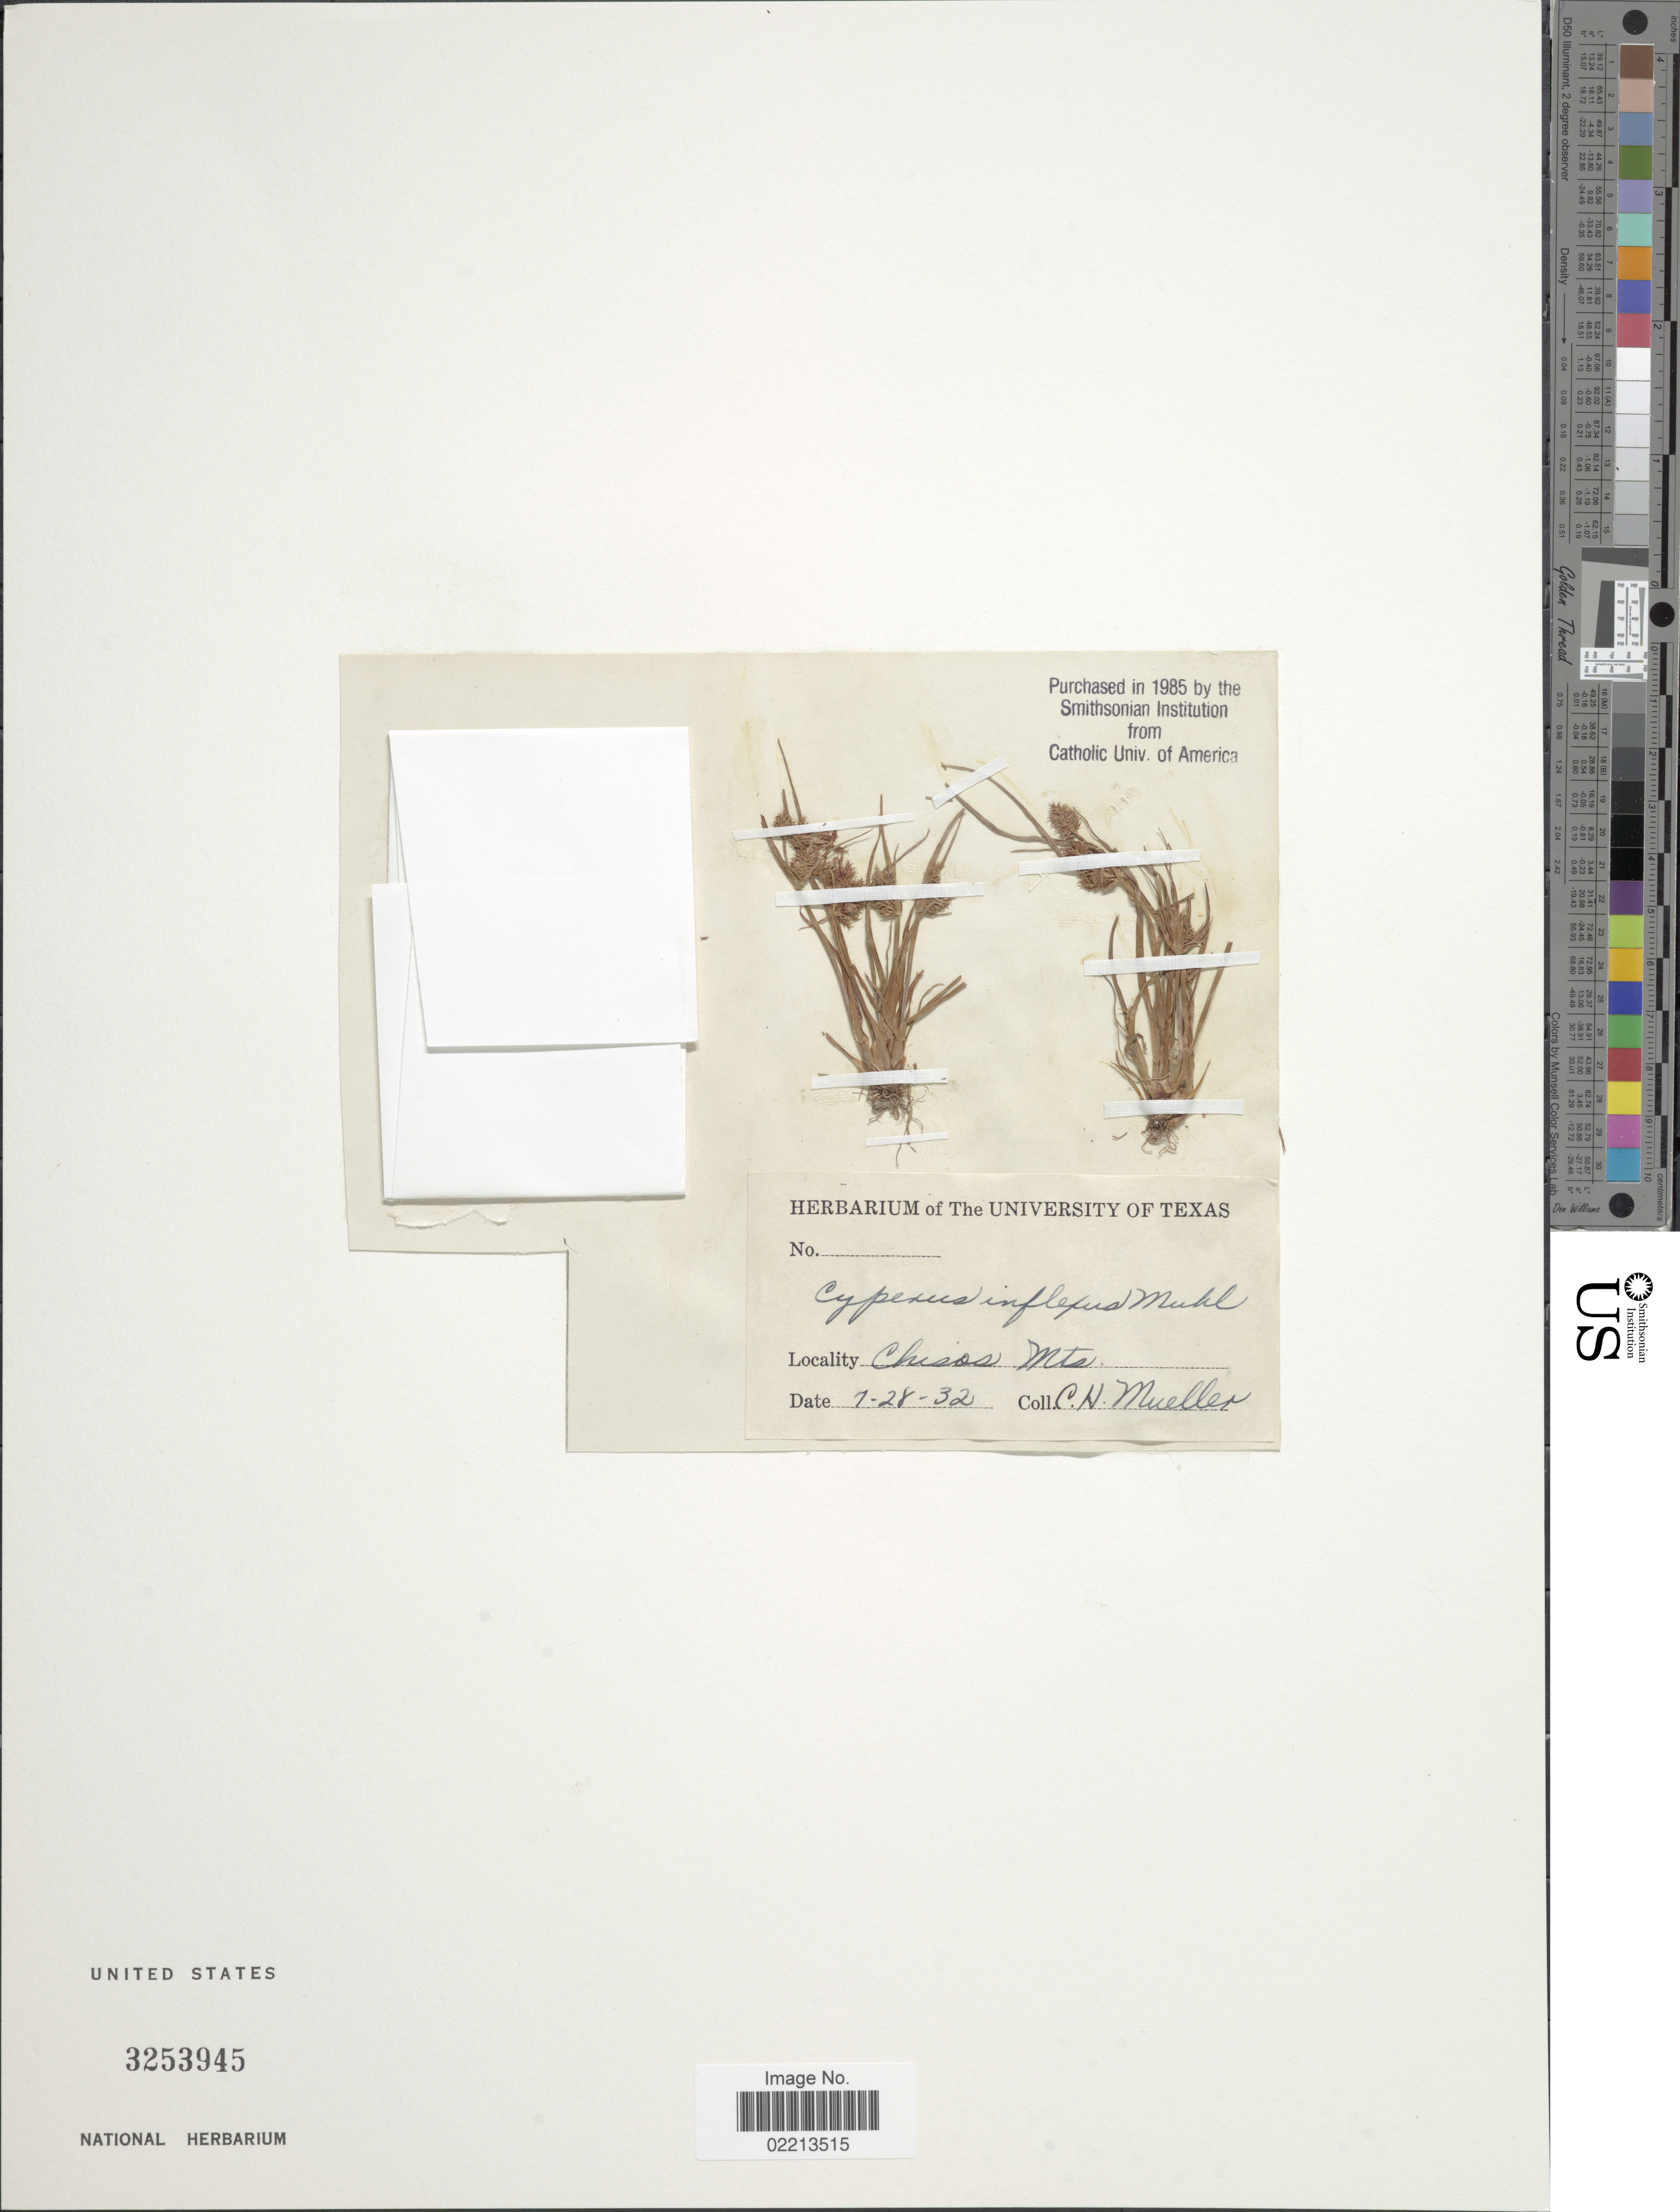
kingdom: Plantae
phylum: Tracheophyta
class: Liliopsida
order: Poales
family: Cyperaceae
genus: Cyperus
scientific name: Cyperus squarrosus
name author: L.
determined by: Strong, Mark T., (BOT), Smithsonian Institution - National Museum of Natural History (UNITED STATES)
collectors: C. H. Mueller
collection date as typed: Transcribed d/m/y: 28/7/32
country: United States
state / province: Texas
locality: Chisos Mts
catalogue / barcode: US 3253945